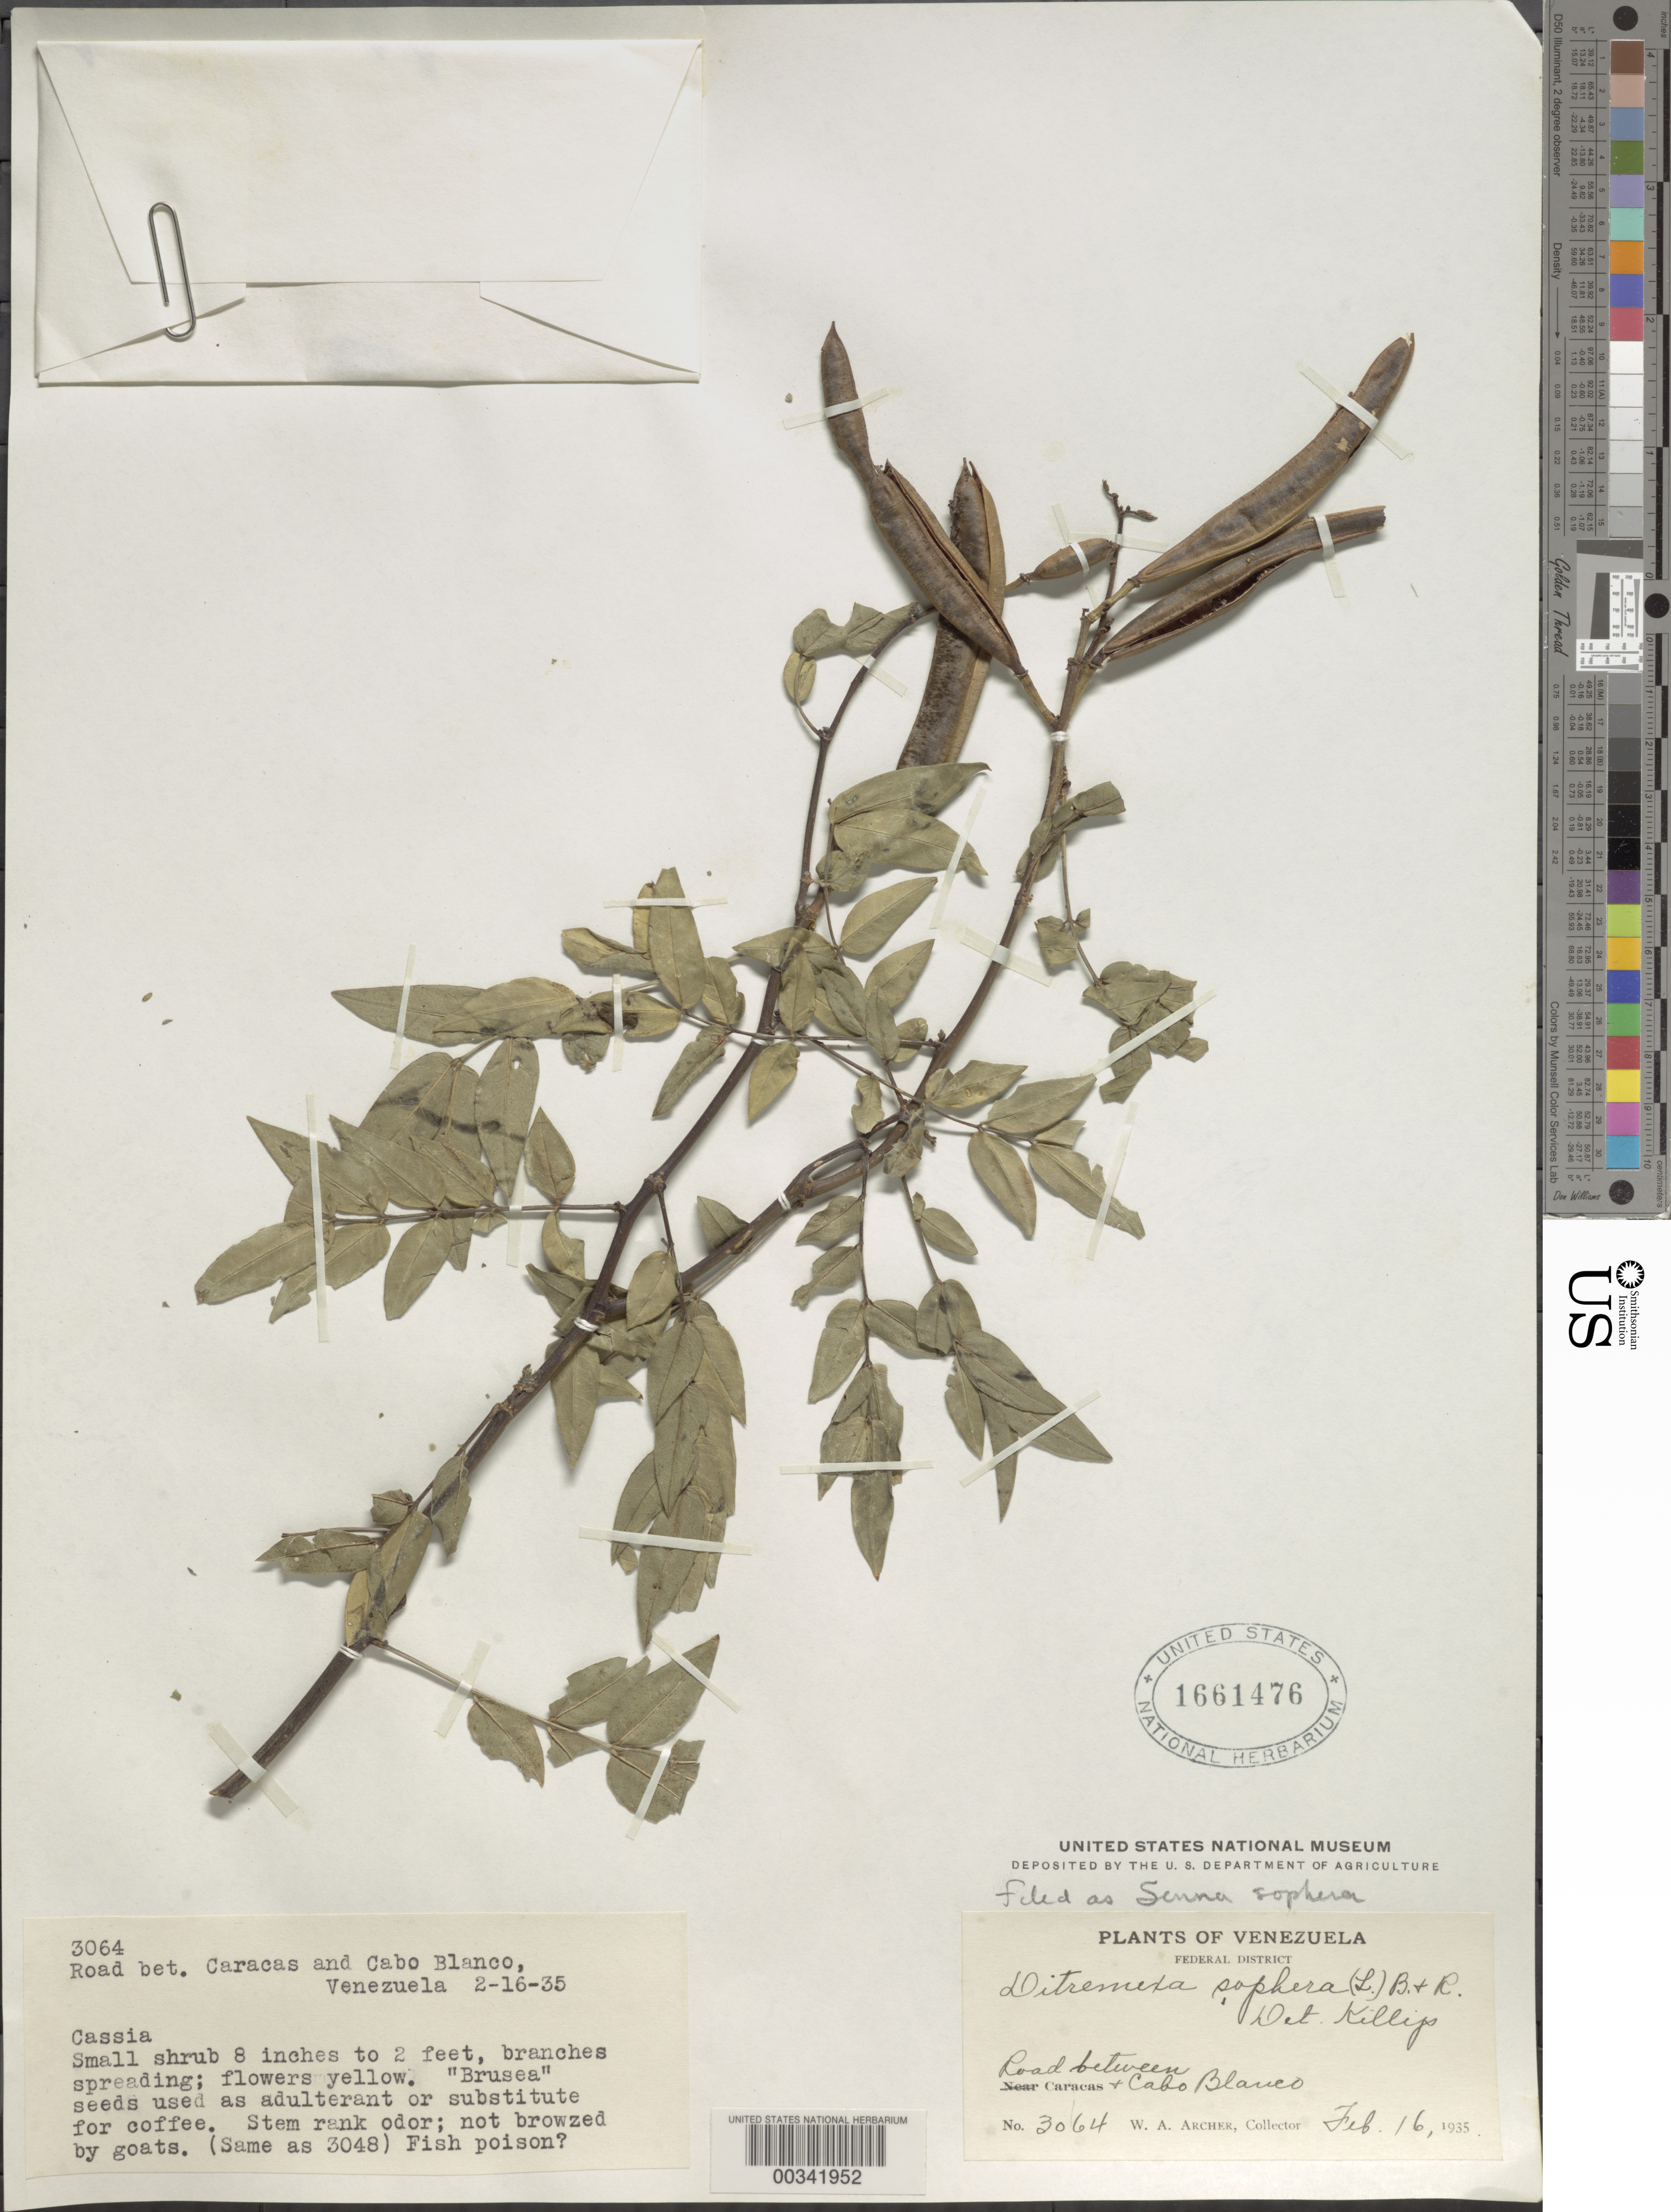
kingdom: Plantae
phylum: Tracheophyta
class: Magnoliopsida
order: Fabales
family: Fabaceae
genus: Senna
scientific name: Senna sophera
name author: (L.) Roxb.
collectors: W. A. Archer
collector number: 3064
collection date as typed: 16 Feb 1935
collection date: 1935-02-16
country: Venezuela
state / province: Distrito Federal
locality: Road between caracas and cabo blanco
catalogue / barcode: US 1661476